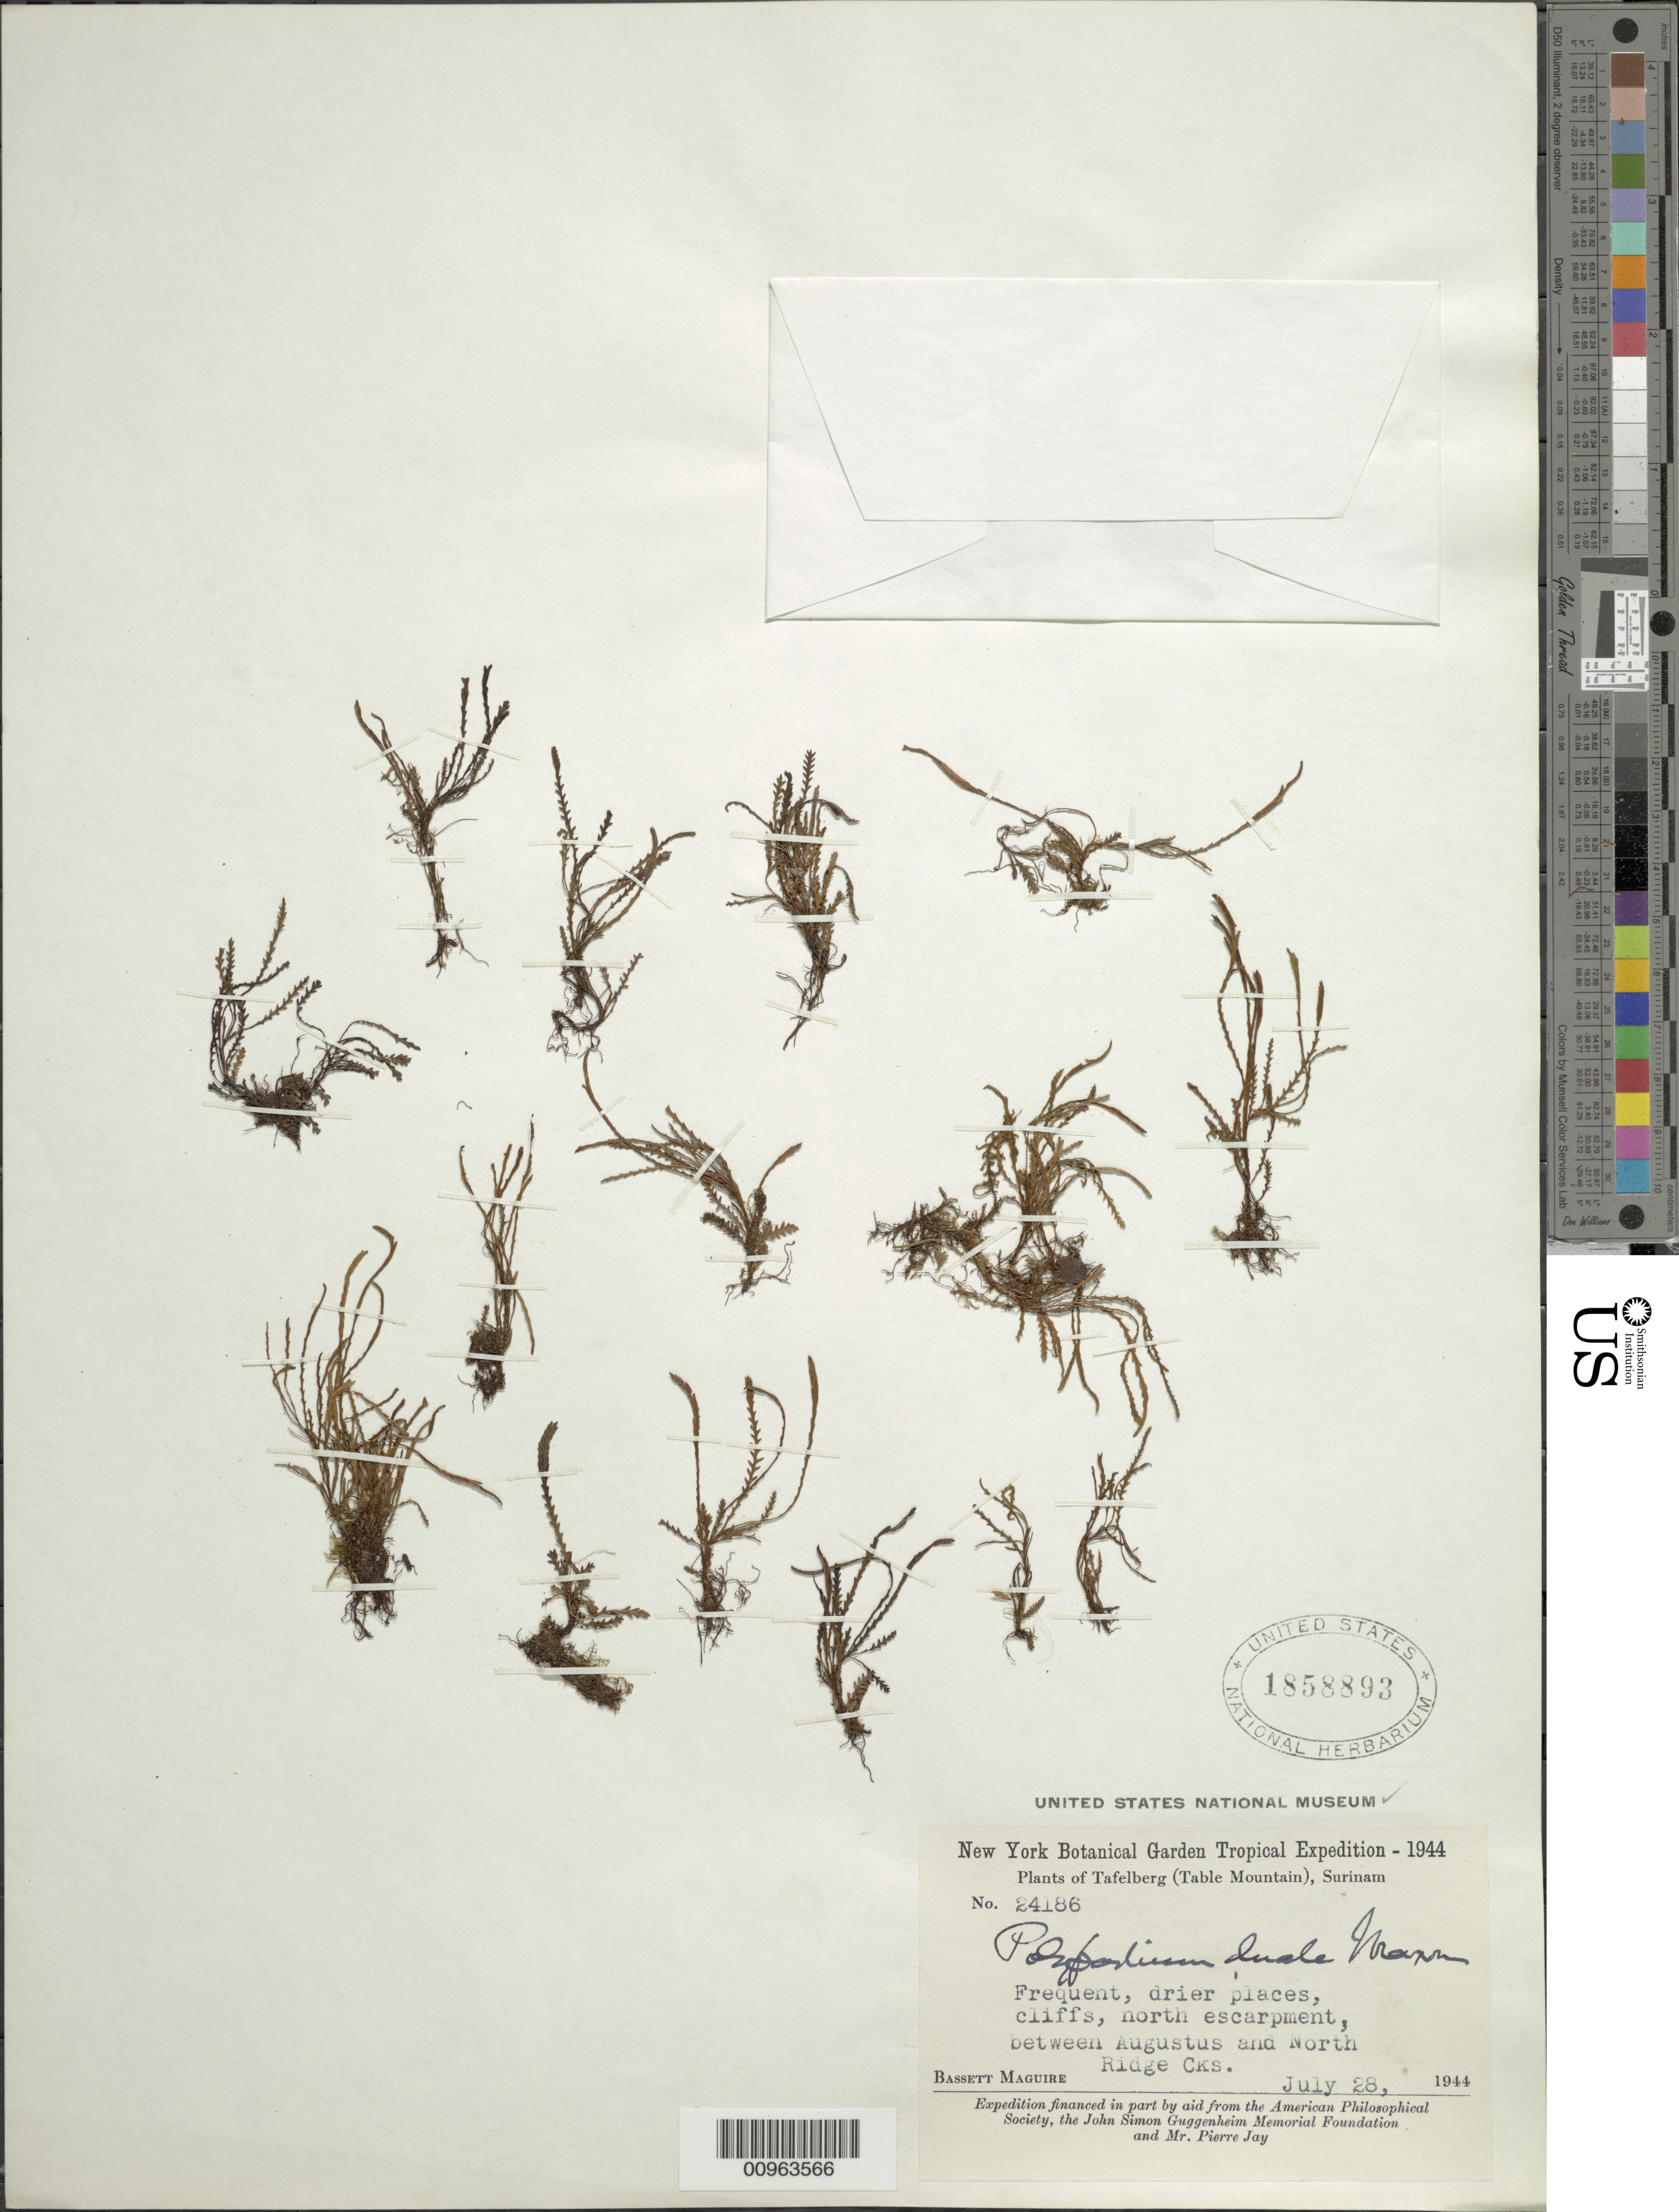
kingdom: Plantae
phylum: Tracheophyta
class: Polypodiopsida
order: Polypodiales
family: Polypodiaceae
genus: Cochlidium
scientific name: Cochlidium serrulatum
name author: (Sw.) L.E. Bishop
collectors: B. Maguire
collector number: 24186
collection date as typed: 28-Jul-44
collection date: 1944-07-28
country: Suriname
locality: Tafelberg (Table Mountain), north escarpment, between Augustus and North Ridge Cks.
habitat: Drier places, cliffs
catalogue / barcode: US 1858893